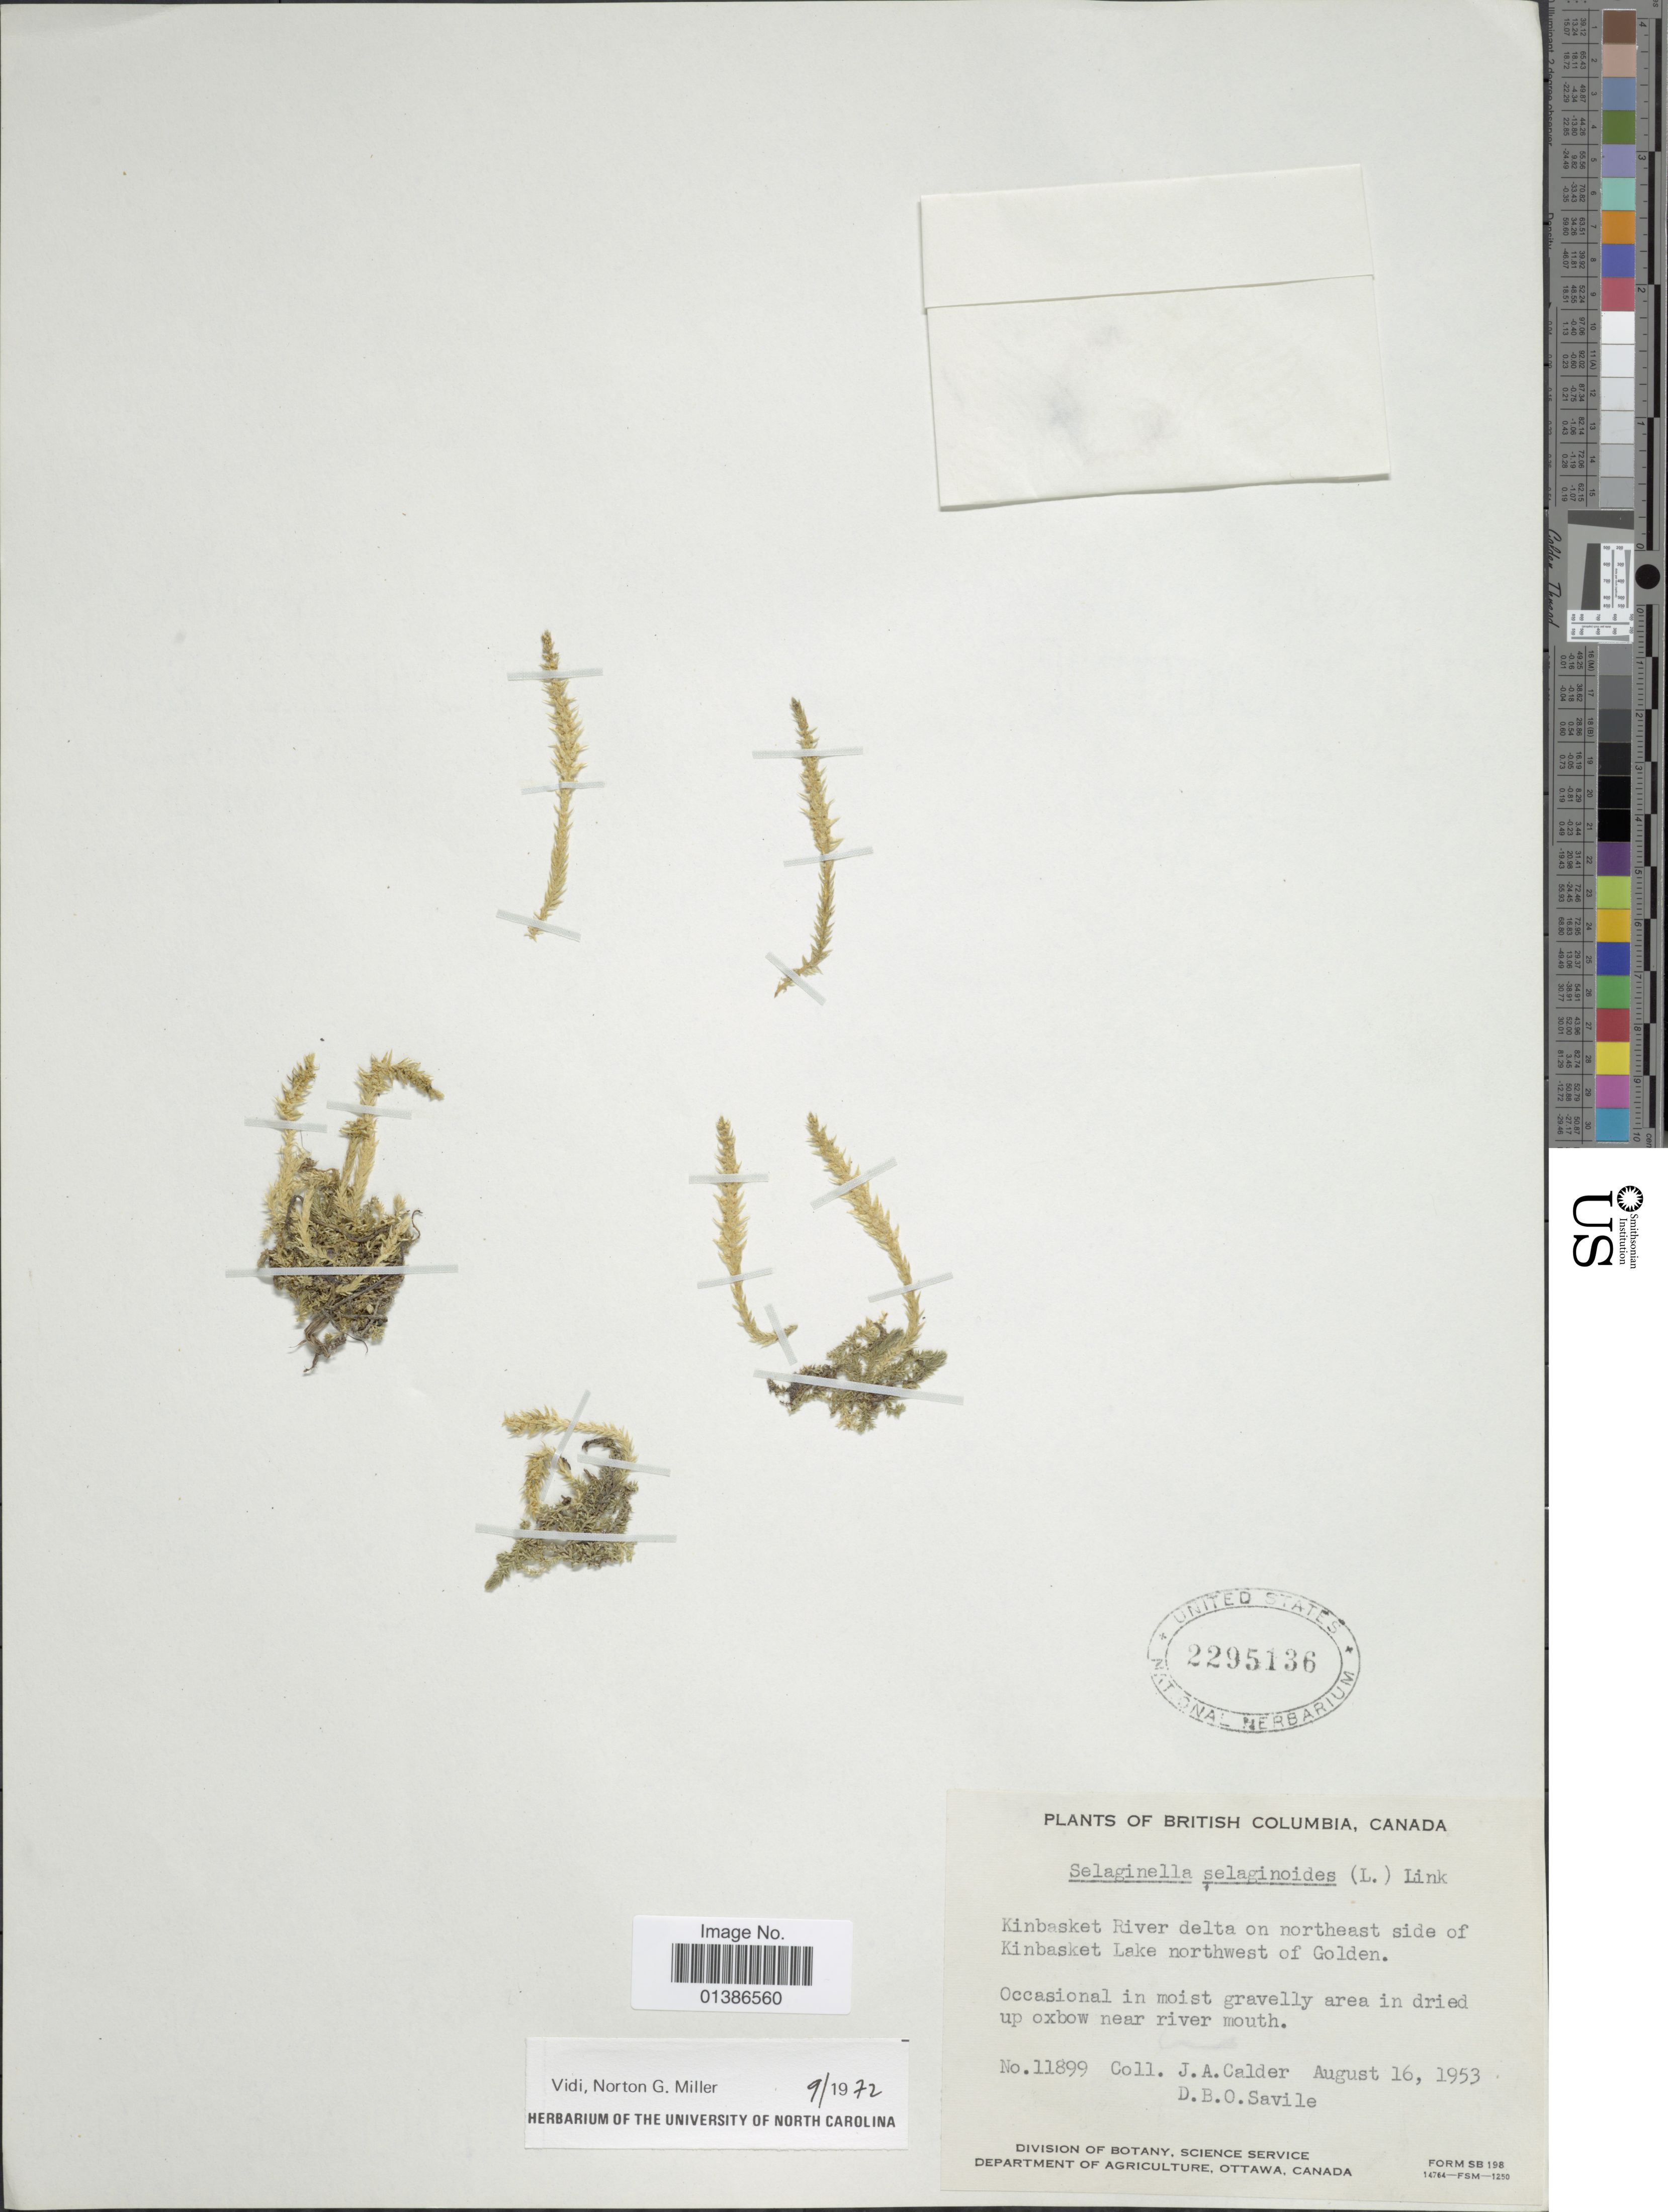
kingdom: Plantae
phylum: Tracheophyta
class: Lycopodiopsida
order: Selaginellales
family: Selaginellaceae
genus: Selaginella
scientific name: Selaginella selaginoides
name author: (L.) Link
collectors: J. A. Calder & D. Savile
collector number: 11899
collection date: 1953-08-16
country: Canada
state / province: British Columbia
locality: Kinbasket River delta on northeast side of Kinbasket Lake northwest of Golden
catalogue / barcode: US 2295136